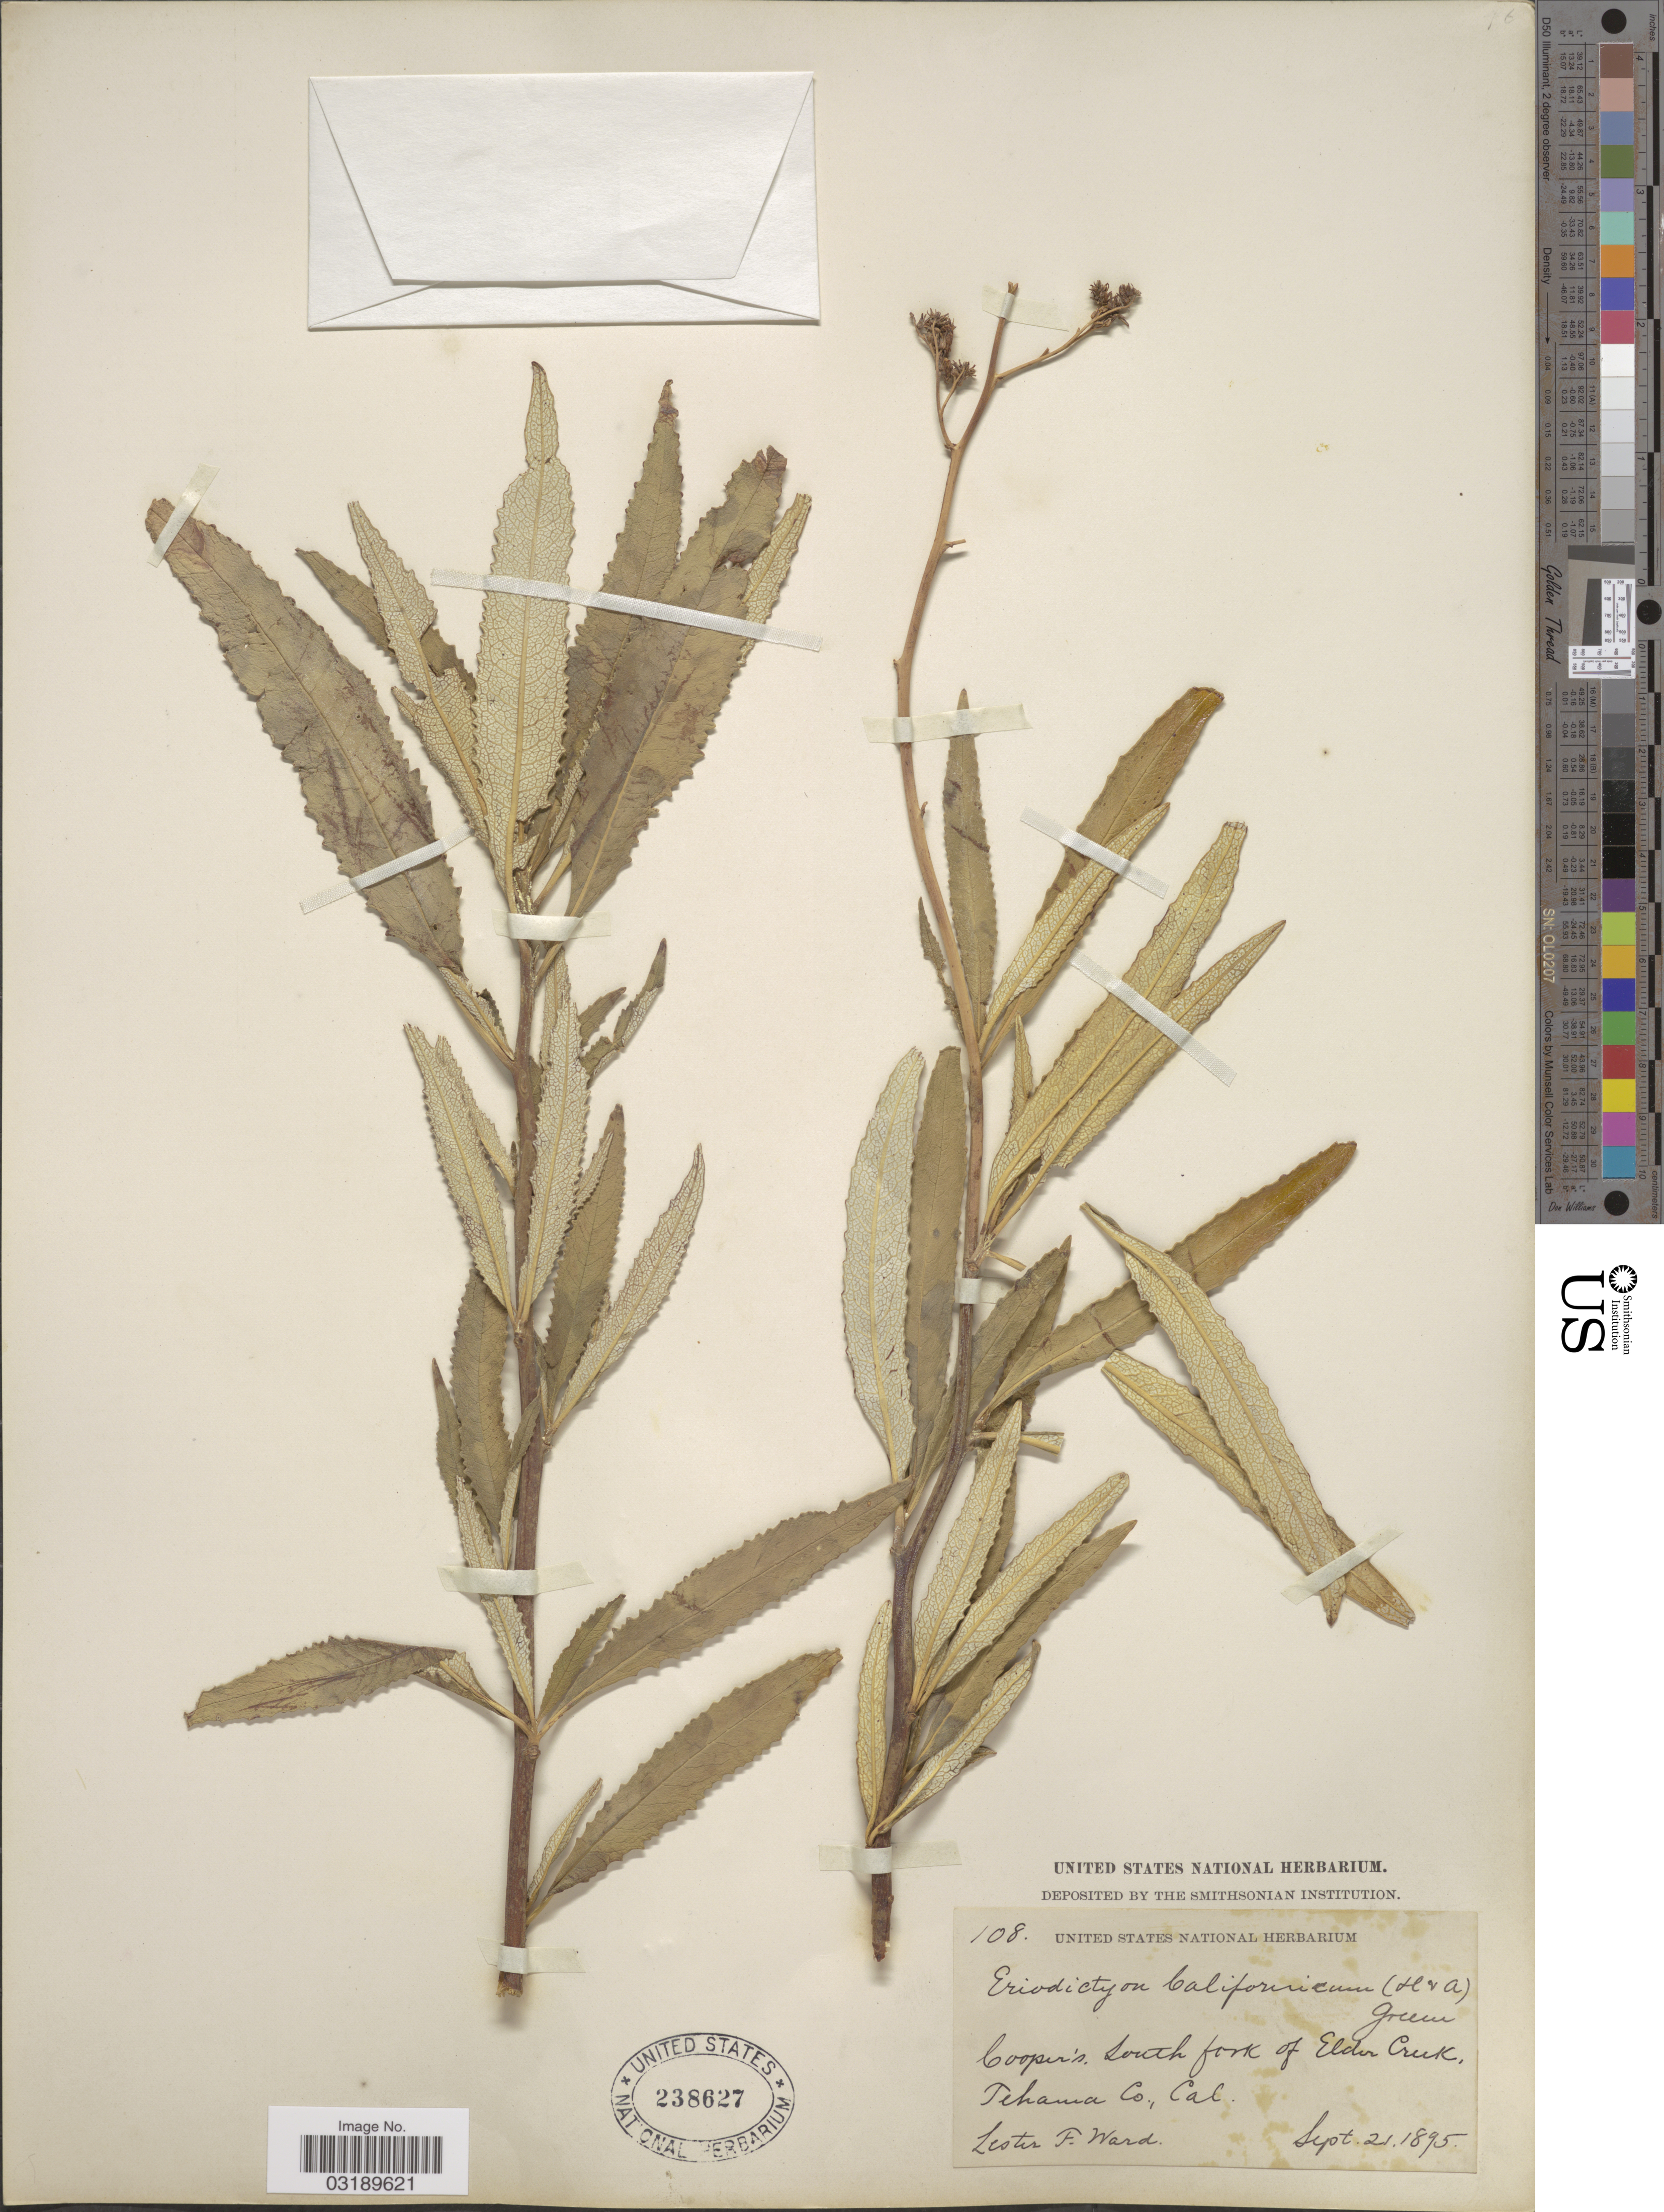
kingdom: Plantae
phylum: Tracheophyta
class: Magnoliopsida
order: Boraginales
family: Namaceae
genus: Eriodictyon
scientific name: Eriodictyon californicum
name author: (Hook. & Arn.) Torr.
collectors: L. F. Ward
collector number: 108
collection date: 1895-09-21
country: United States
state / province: California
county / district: Tehama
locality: Cooper's, South Fork of Elder Creek, Tehama Co, Cal.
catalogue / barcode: US 238627